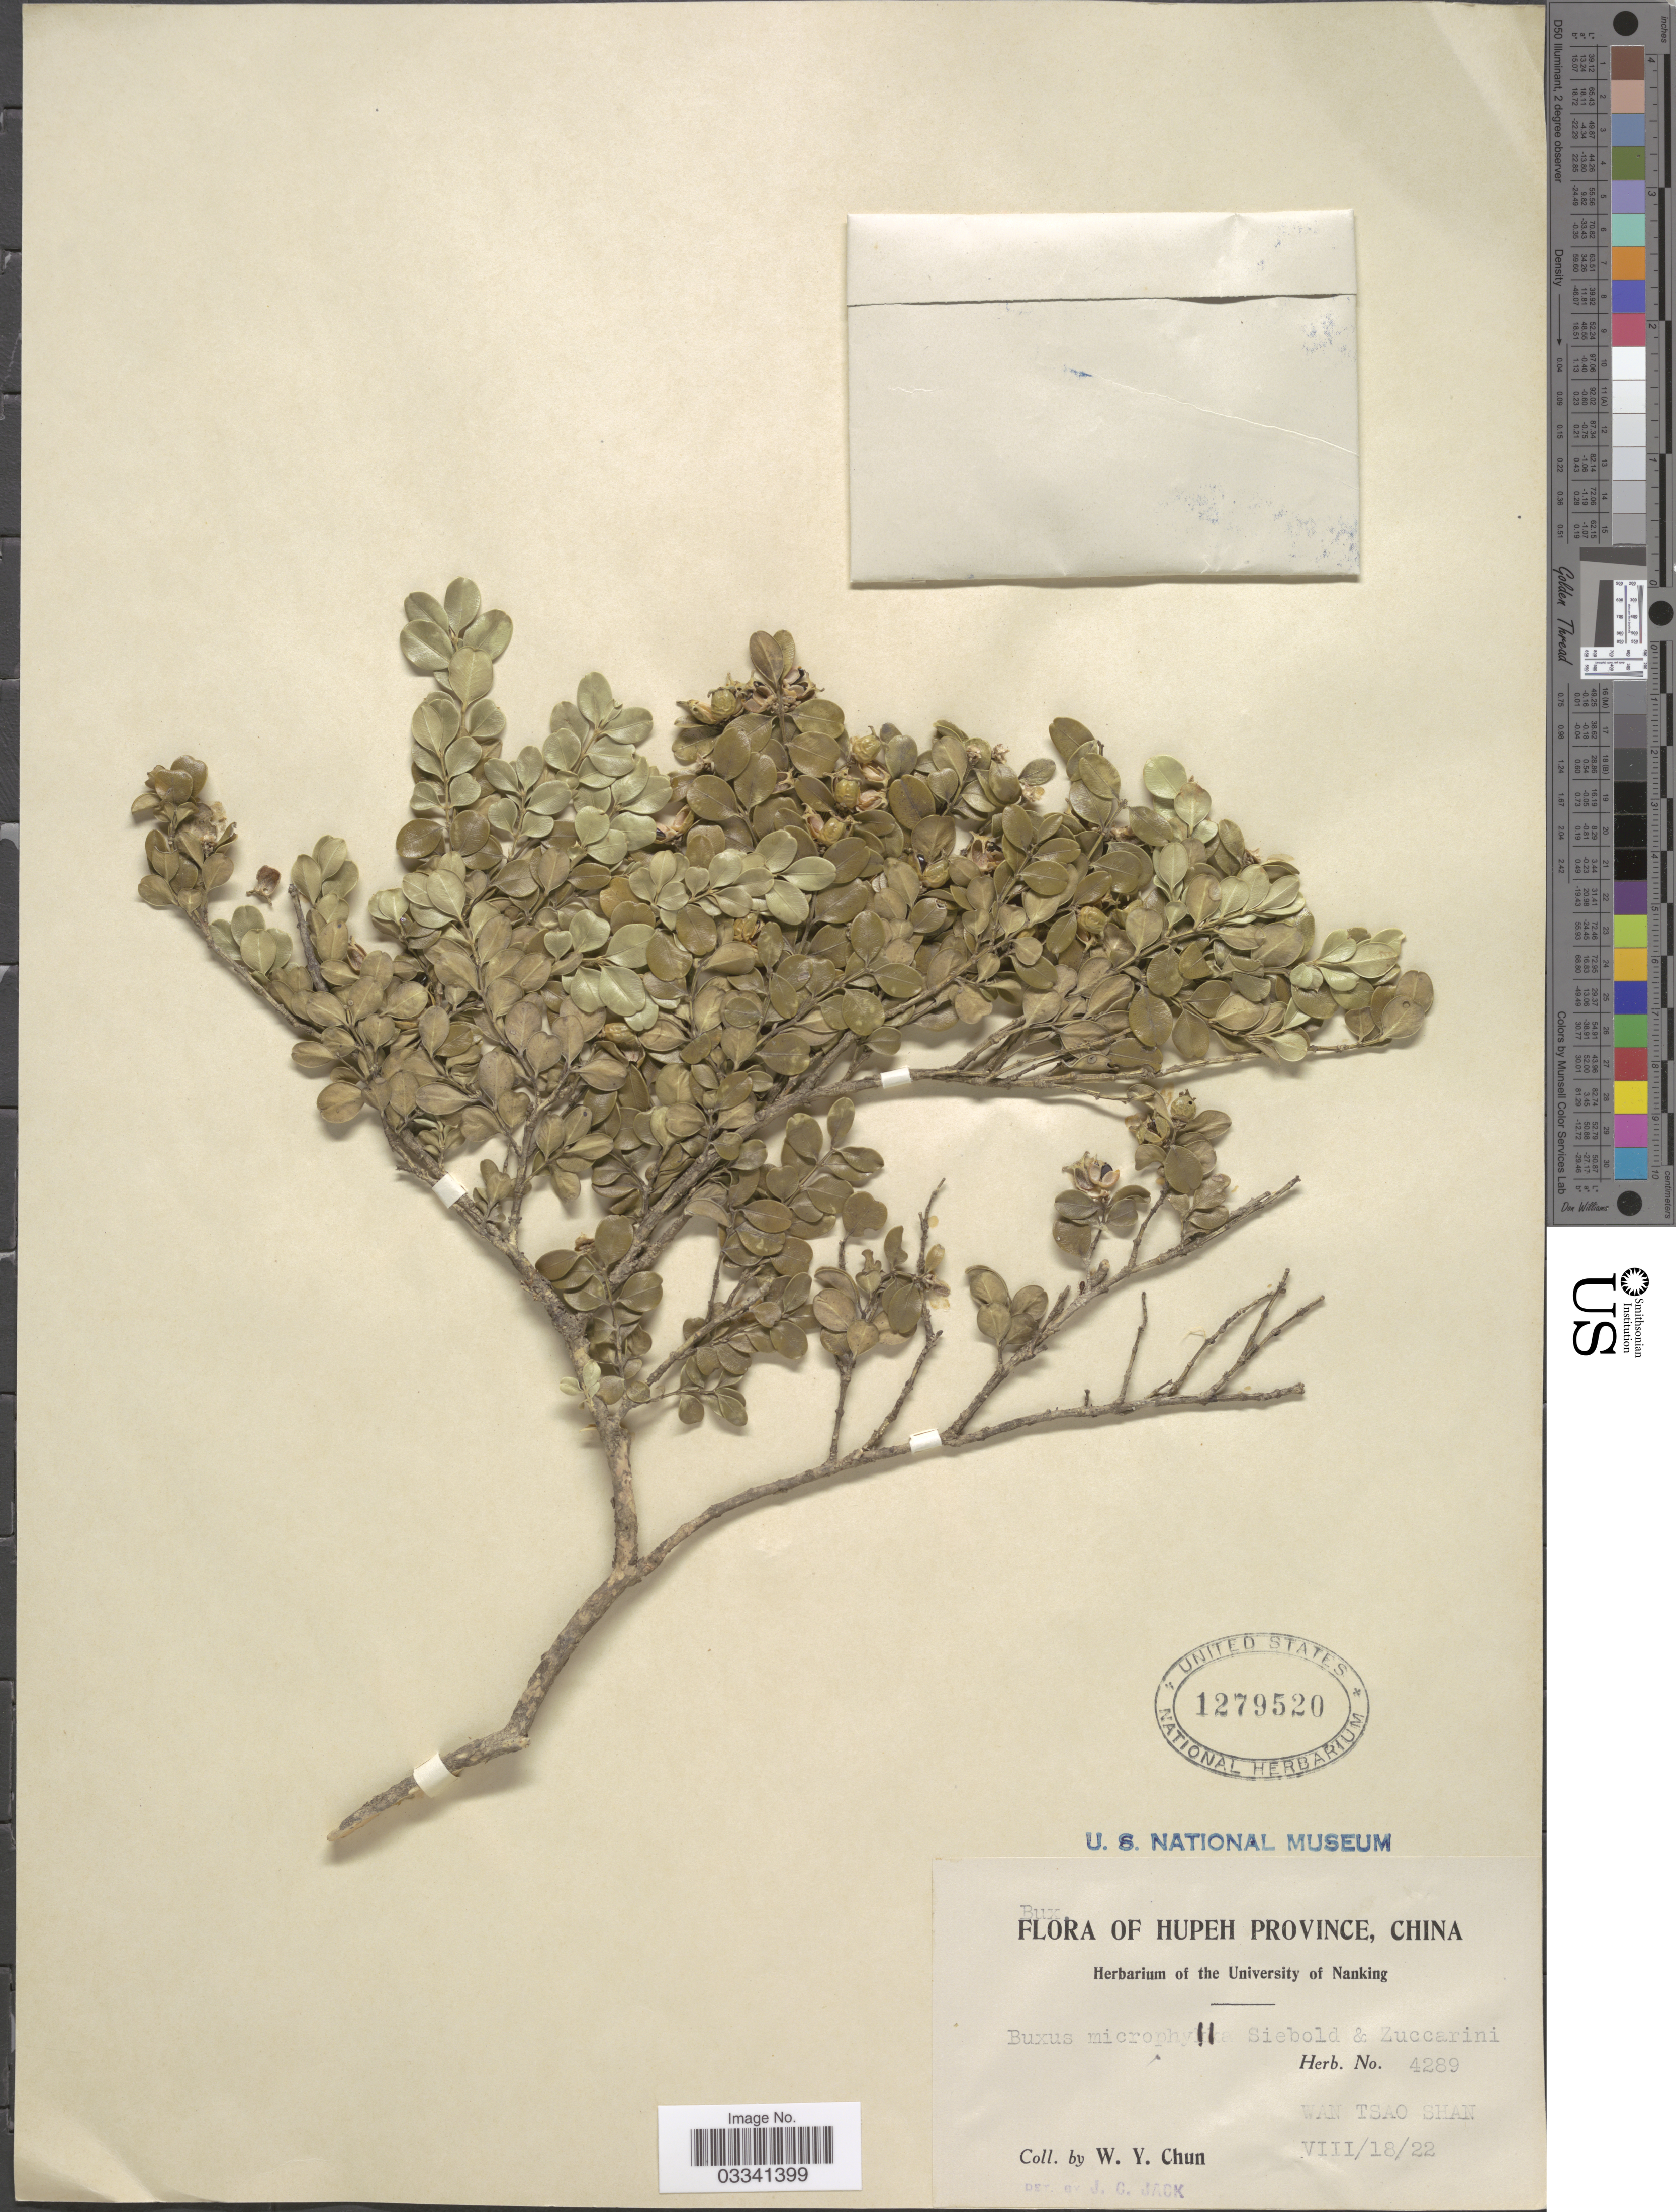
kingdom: Plantae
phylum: Tracheophyta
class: Magnoliopsida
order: Buxales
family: Buxaceae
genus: Buxus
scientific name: Buxus microphylla var. sinica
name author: Rehder & E.H. Wilson in Sarg.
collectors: W. Y. Chun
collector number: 4289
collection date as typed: Transcribed d/m/y: 18/8/22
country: China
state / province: Hubei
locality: Hupei Province. Wan Tsao Shan.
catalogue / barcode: US 1279520